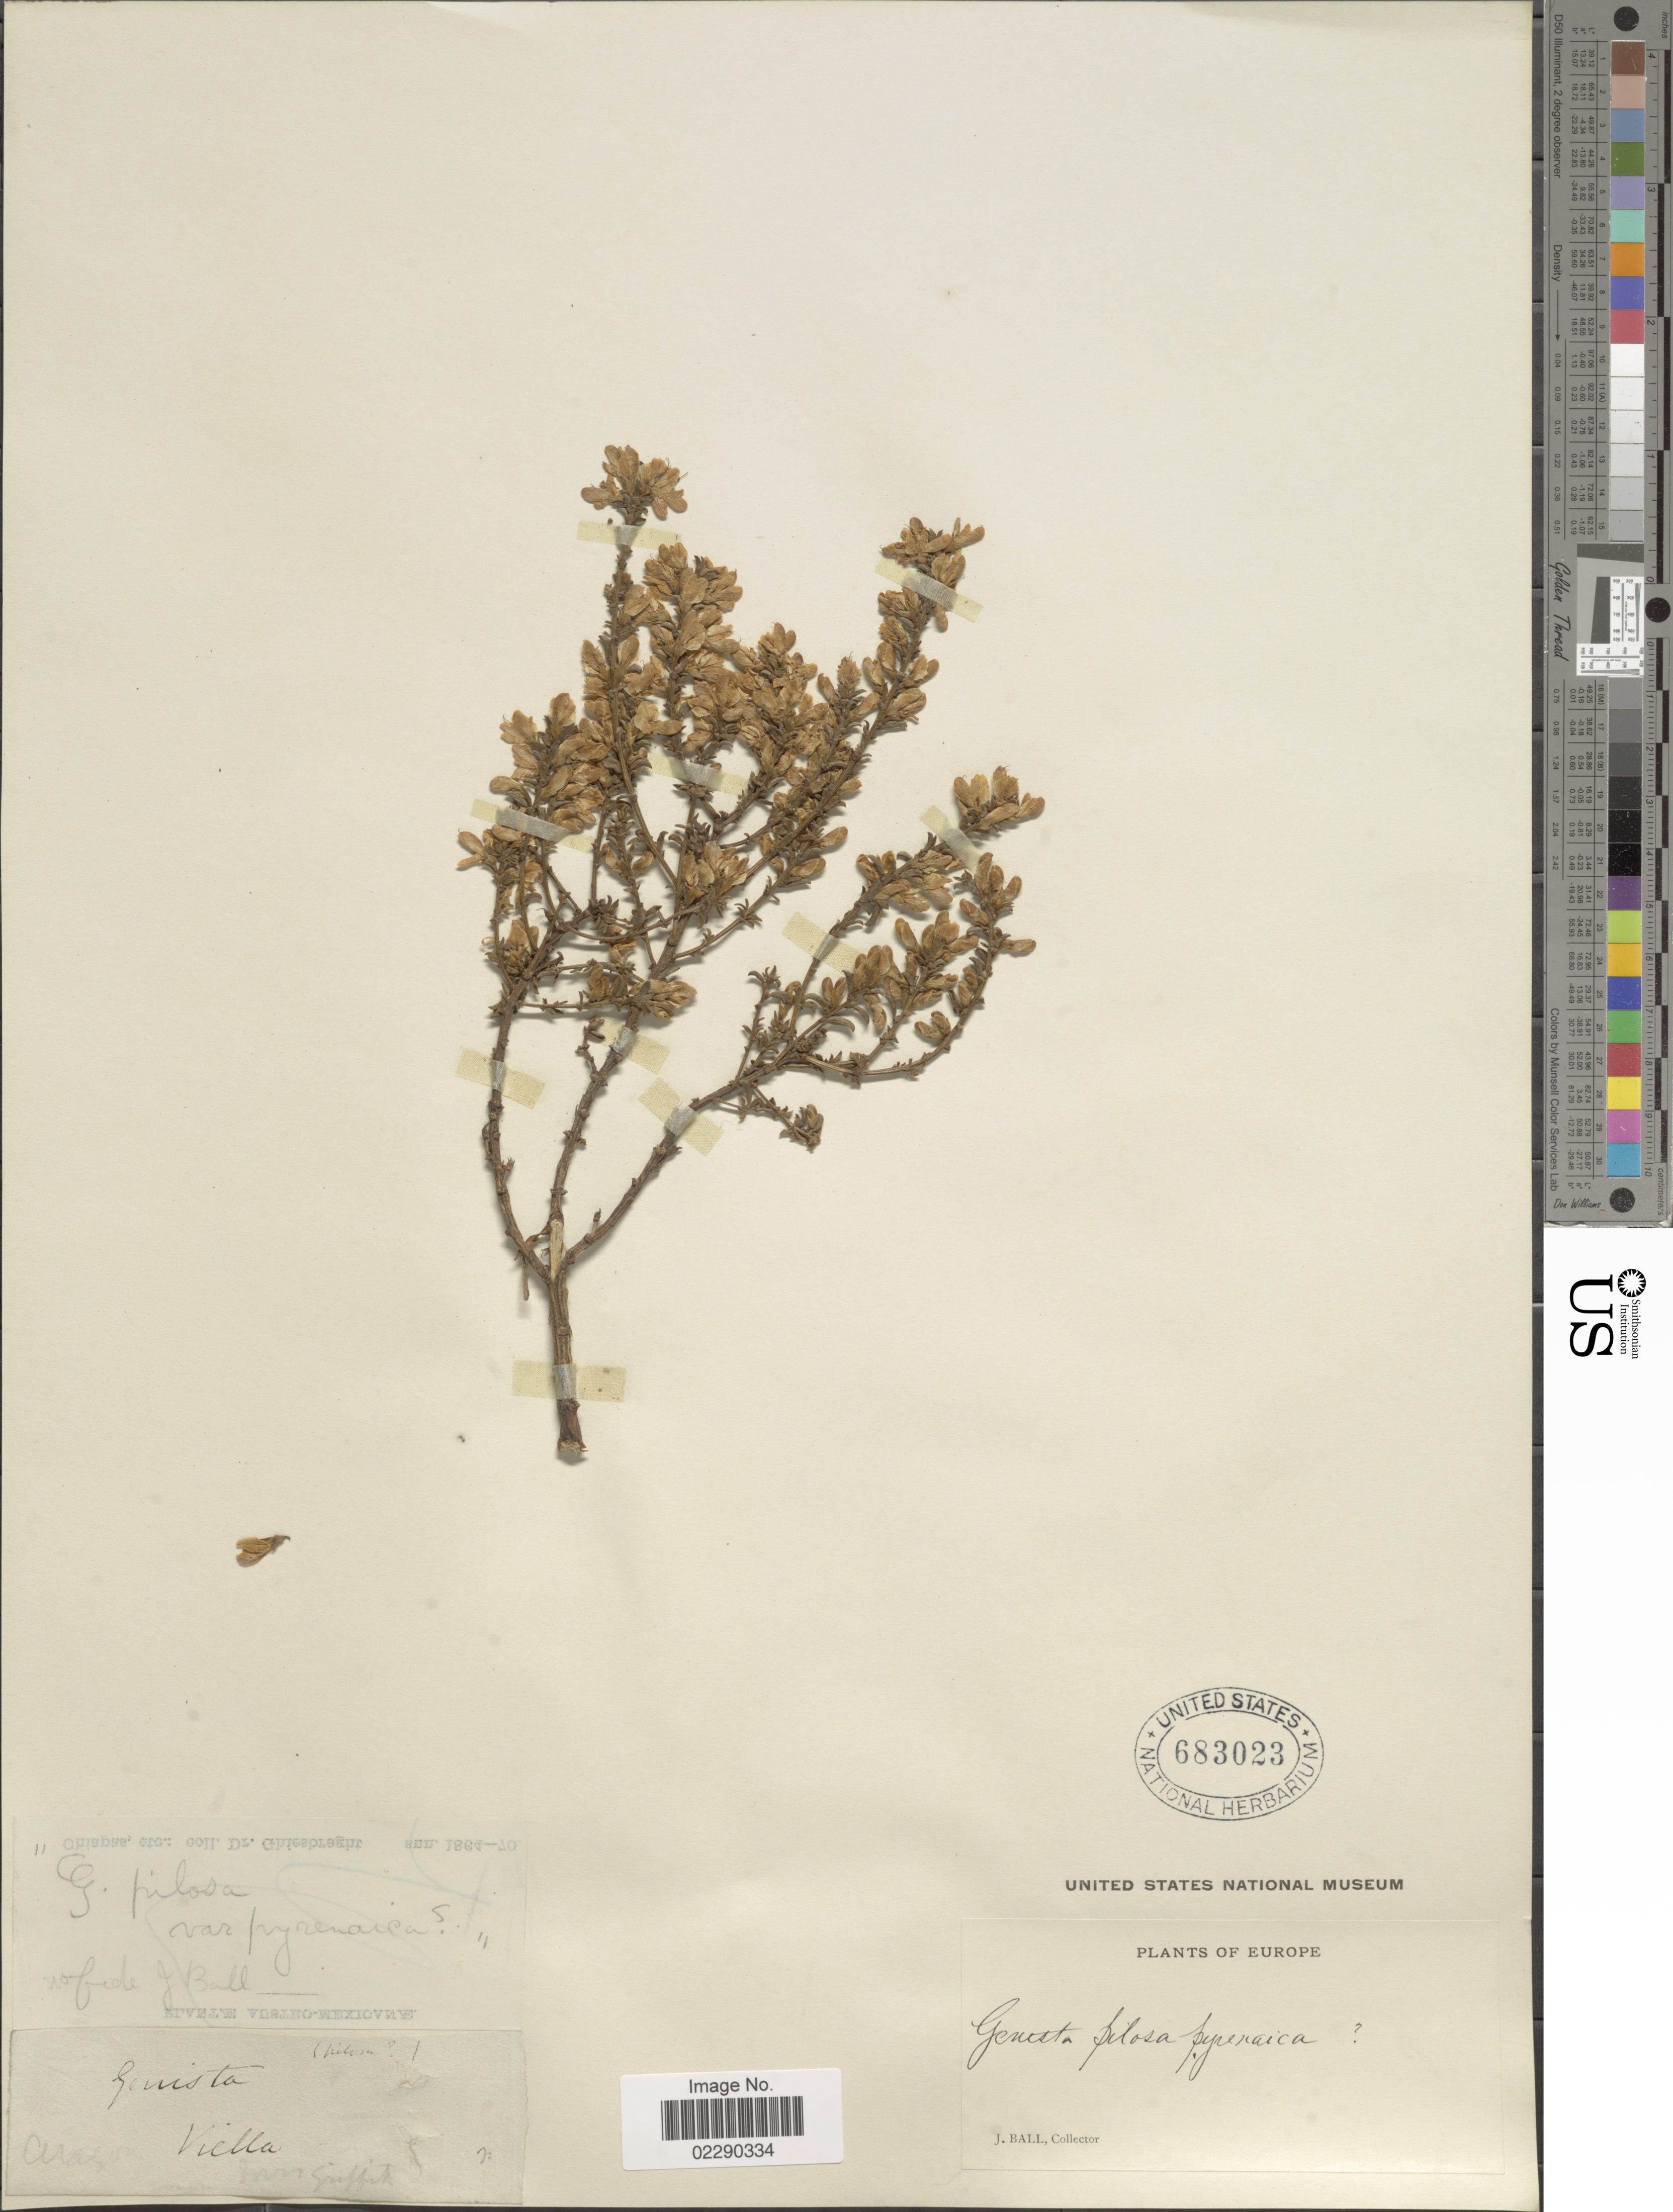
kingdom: Plantae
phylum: Tracheophyta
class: Magnoliopsida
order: Fabales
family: Fabaceae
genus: Genista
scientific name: Genista pilosa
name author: L.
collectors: J. Ball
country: France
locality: Europe, Viella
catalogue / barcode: US 683023